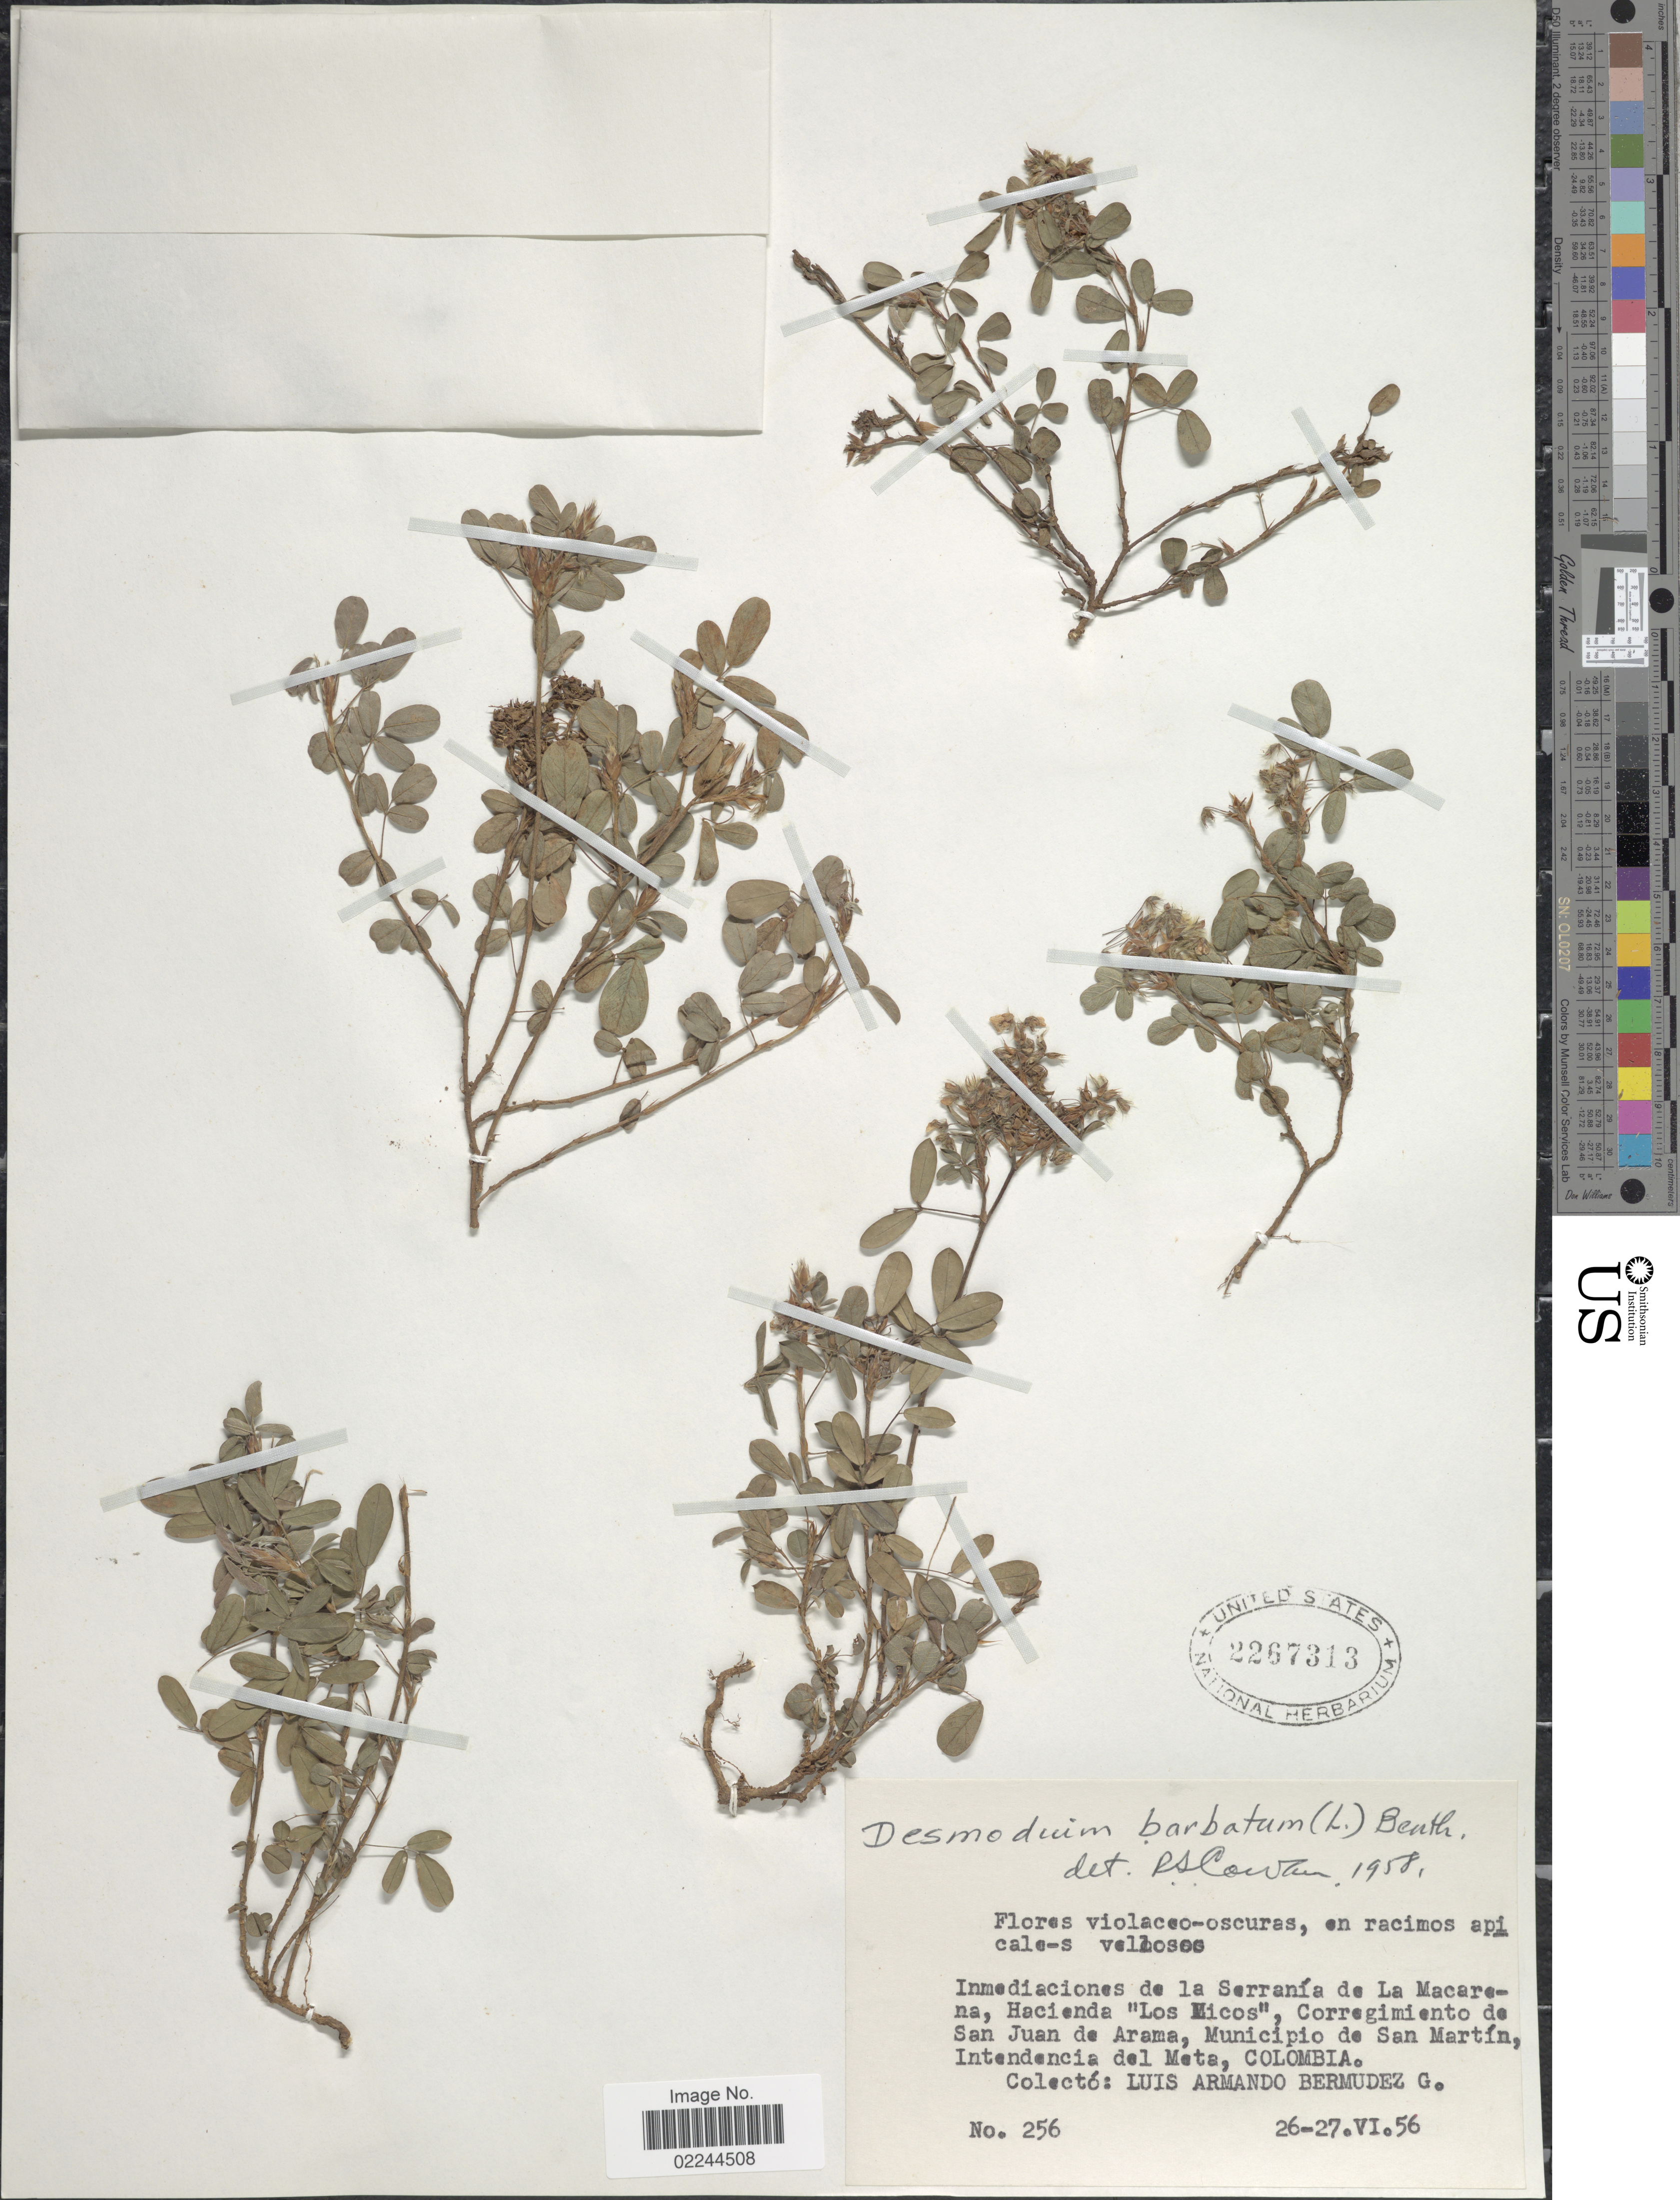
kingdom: Plantae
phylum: Tracheophyta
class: Magnoliopsida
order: Fabales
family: Fabaceae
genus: Grona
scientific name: Grona barbata var. barbata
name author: (L.) H. Ohashi & K. Ohashi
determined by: Strong, Mark T., (BOT), Smithsonian Institution - National Museum of Natural History (UNITED STATES)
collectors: L. Bermudez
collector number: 256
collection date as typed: Transcribed d/m/y: 26/6/56 to 27/6/56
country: Colombia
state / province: Meta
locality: Inmediaciones de la Serrania de La Macarena. Hacienda "Los Micos", Corregimiento de San Juan de Arama, Municipio de San Martin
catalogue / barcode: US 2267313